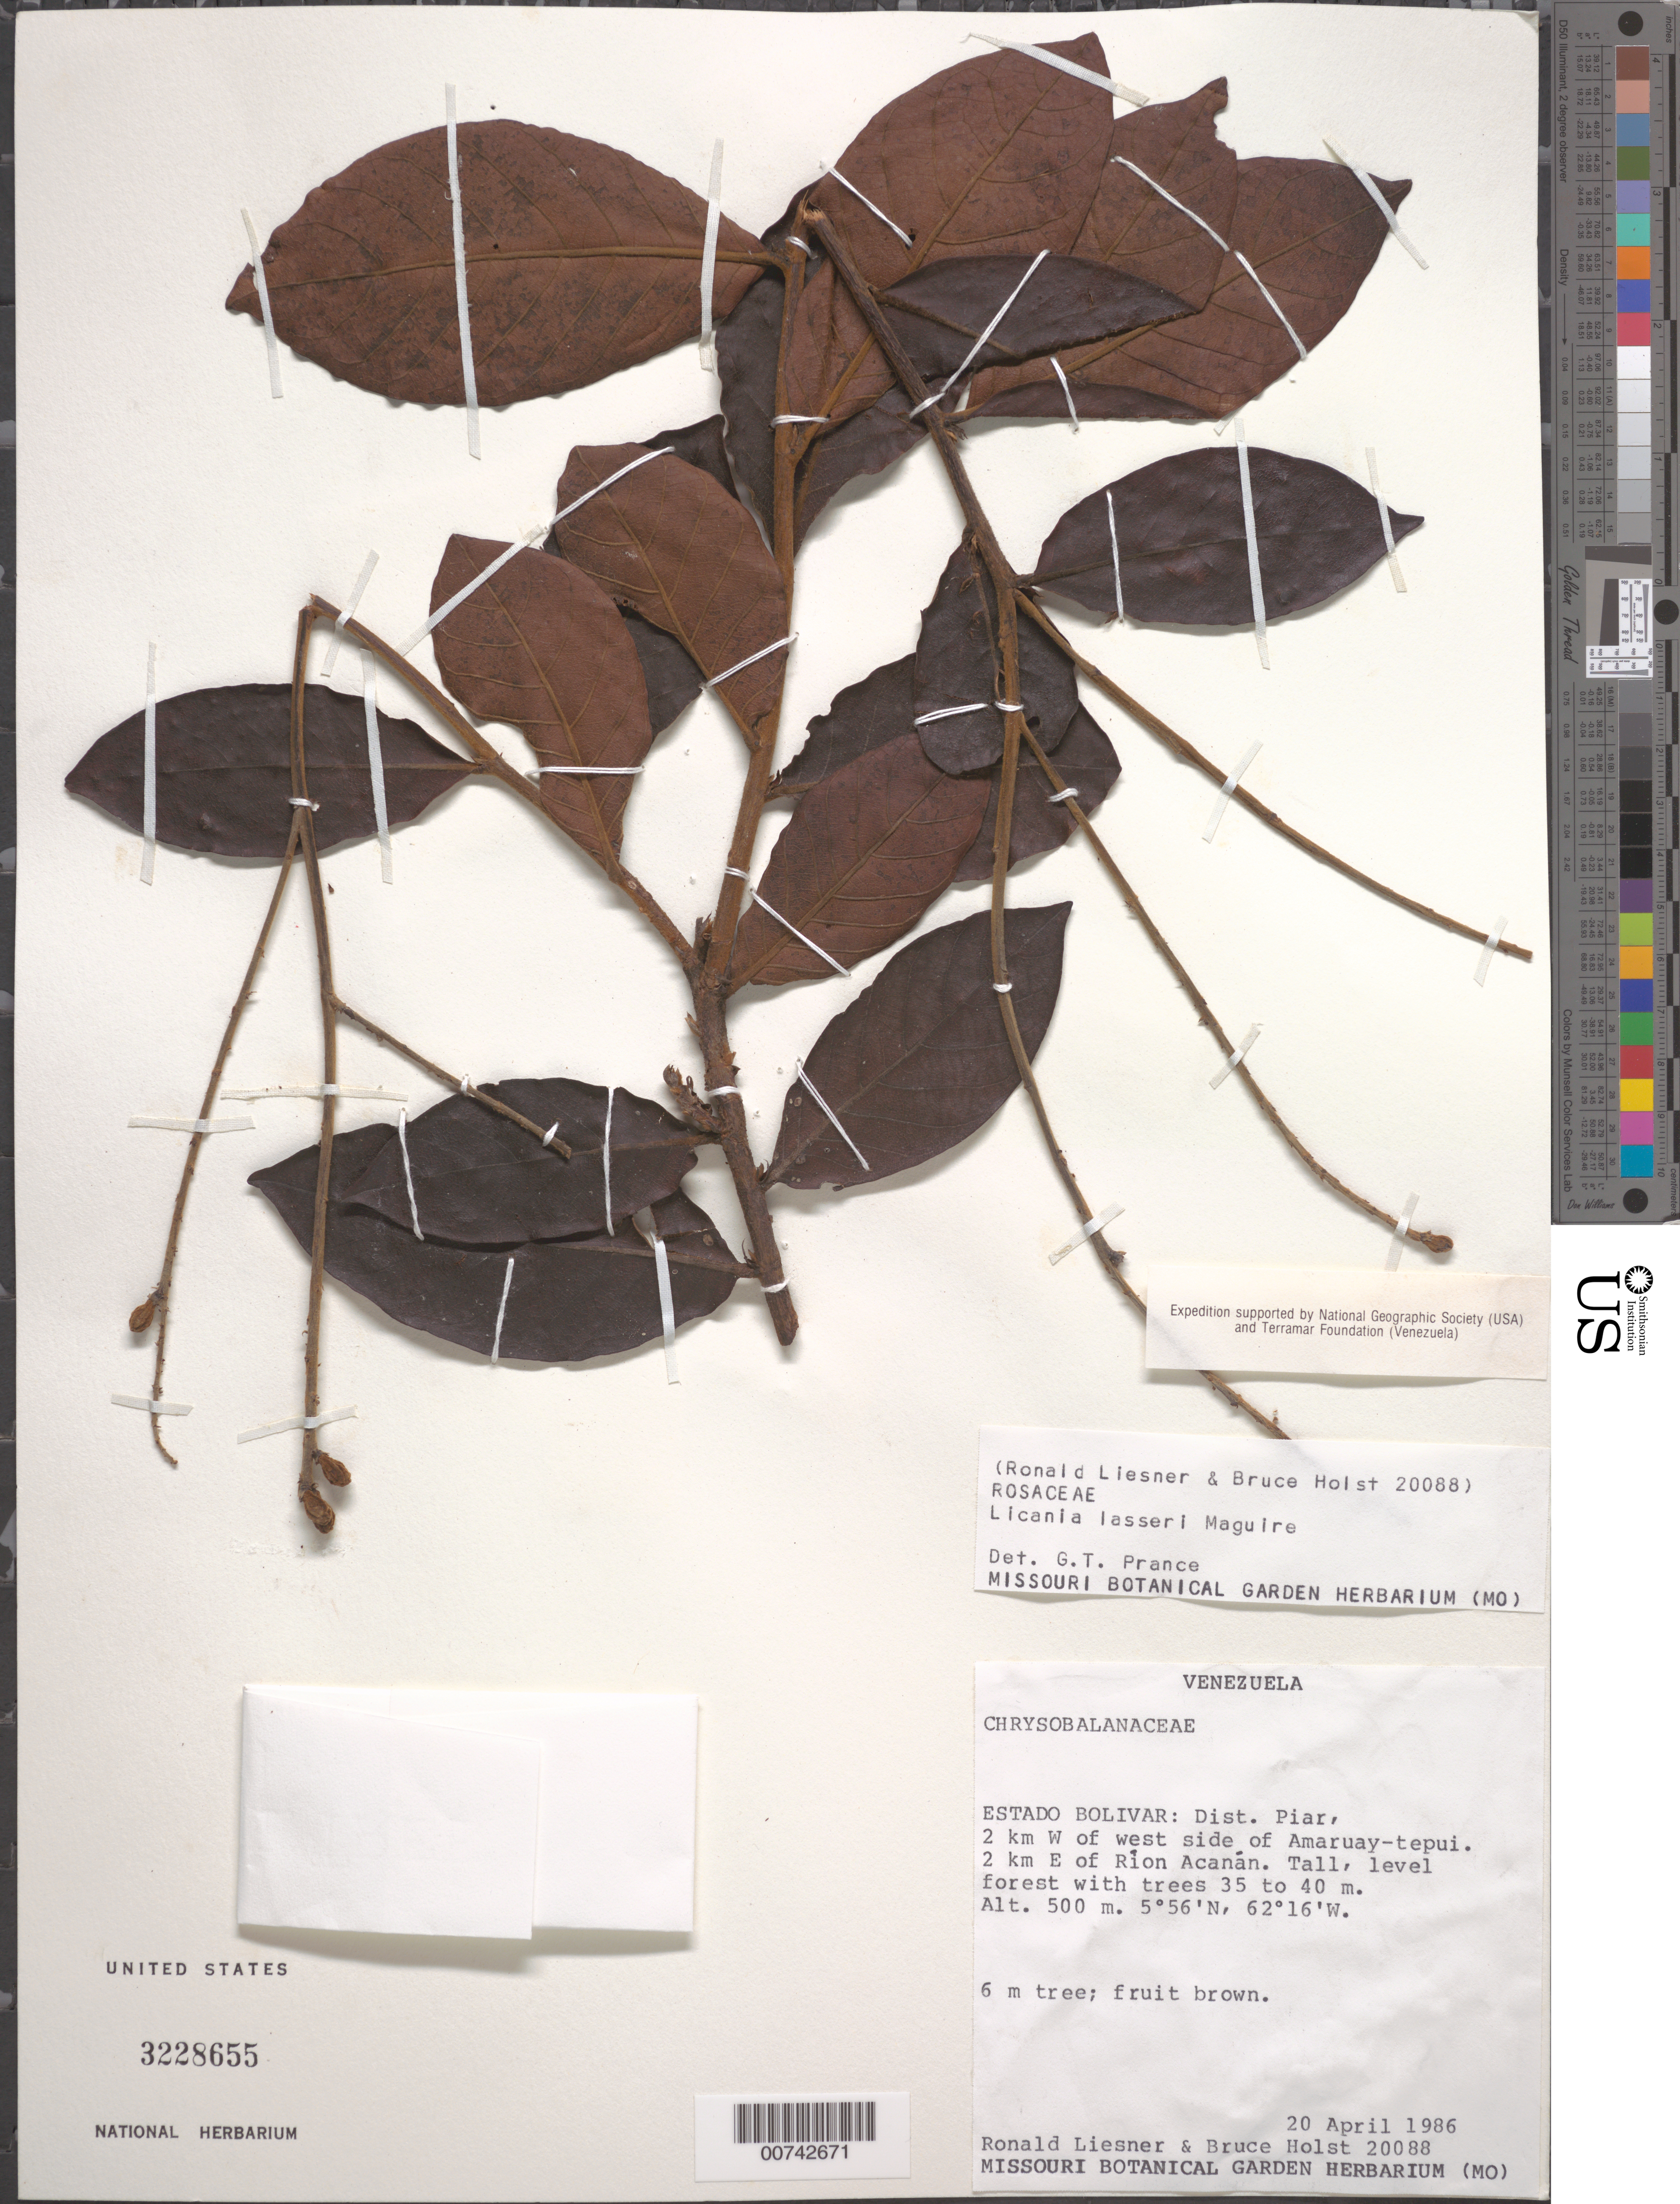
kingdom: Plantae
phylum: Tracheophyta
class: Magnoliopsida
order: Malpighiales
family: Chrysobalanaceae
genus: Hymenopus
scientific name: Hymenopus lasseri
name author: (Maguire) Sothers & Prance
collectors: R. L. Liesner & B. Holst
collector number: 20088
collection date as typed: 20-Apr-86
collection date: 1986-04-20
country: Venezuela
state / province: Bolívar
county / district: Piar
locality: Amaruay-tepuí, 2 km W of west side; 2 km E of Ríon Acanan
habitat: Tall, level forest with trees 35 to 40m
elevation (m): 500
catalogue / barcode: US 3228655